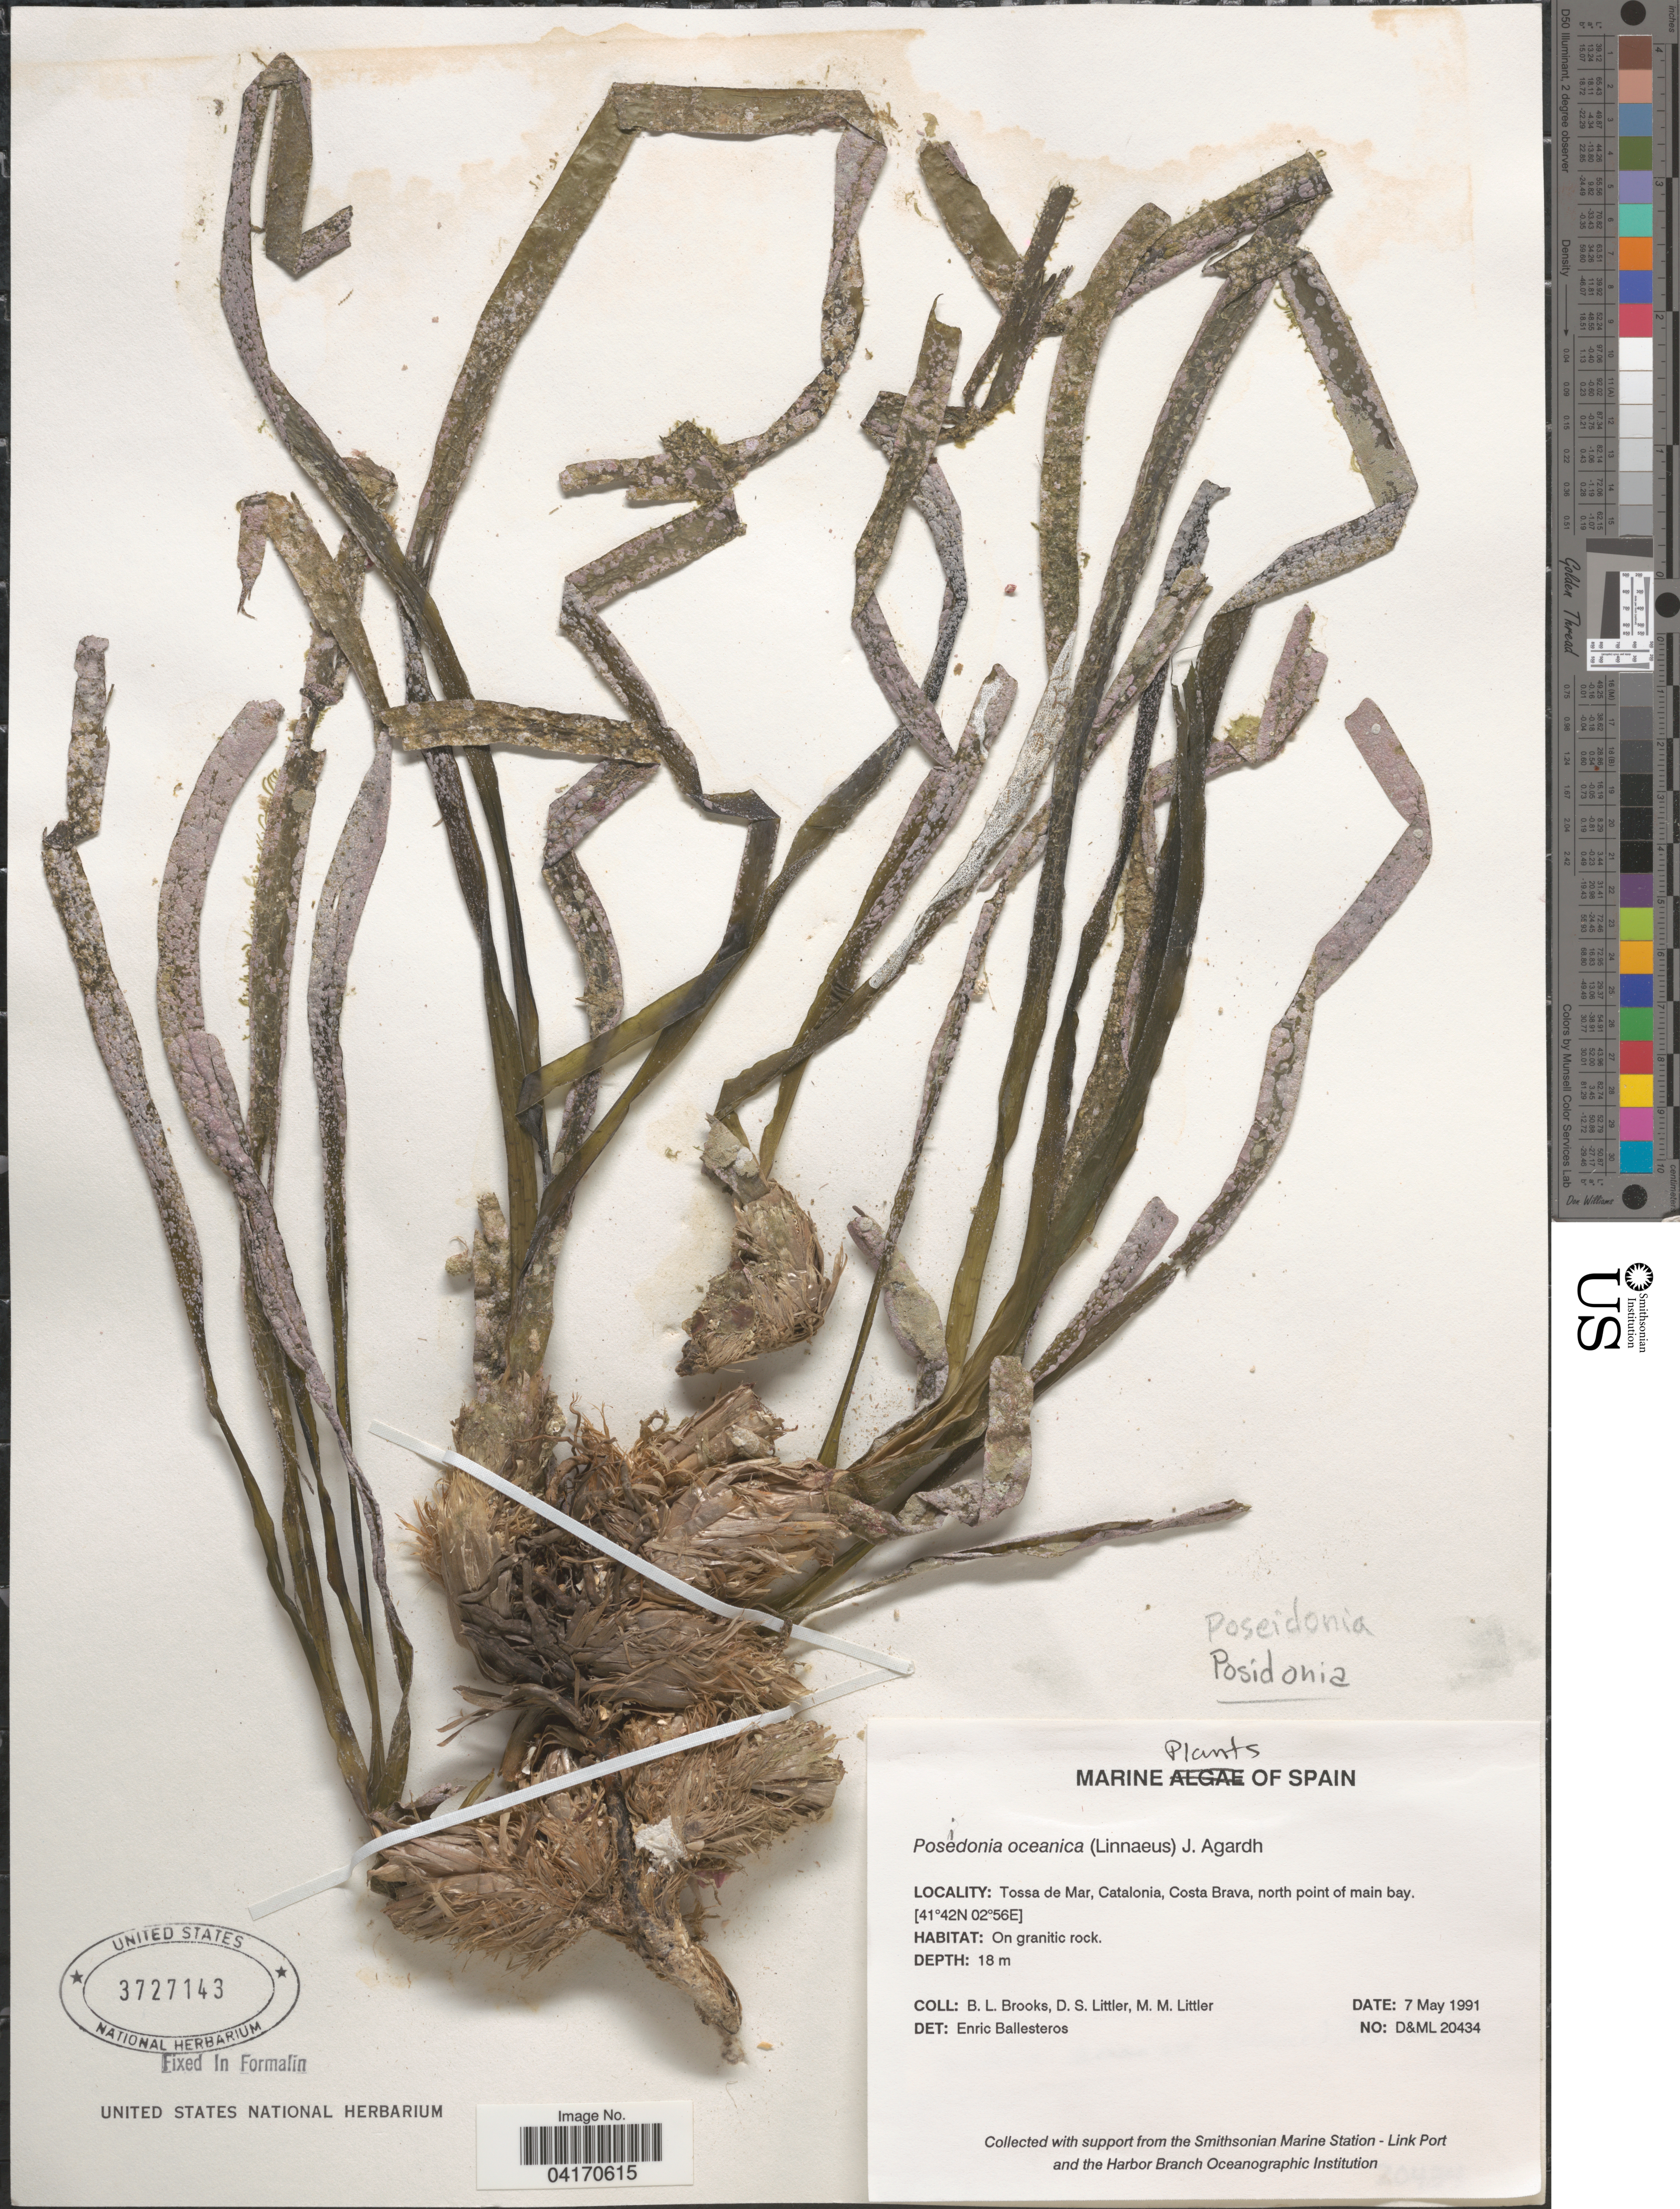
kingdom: Plantae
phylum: Tracheophyta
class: Liliopsida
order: Alismatales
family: Posidoniaceae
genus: Posidonia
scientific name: Posidonia oceanica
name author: (L.) Delile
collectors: B. Brooks & D. S. Littler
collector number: D&ML 20434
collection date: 1991-05-07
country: Belize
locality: Tossa de Mar, Catalonia, Costa Brava, north point of main bay.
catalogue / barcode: US 3727143